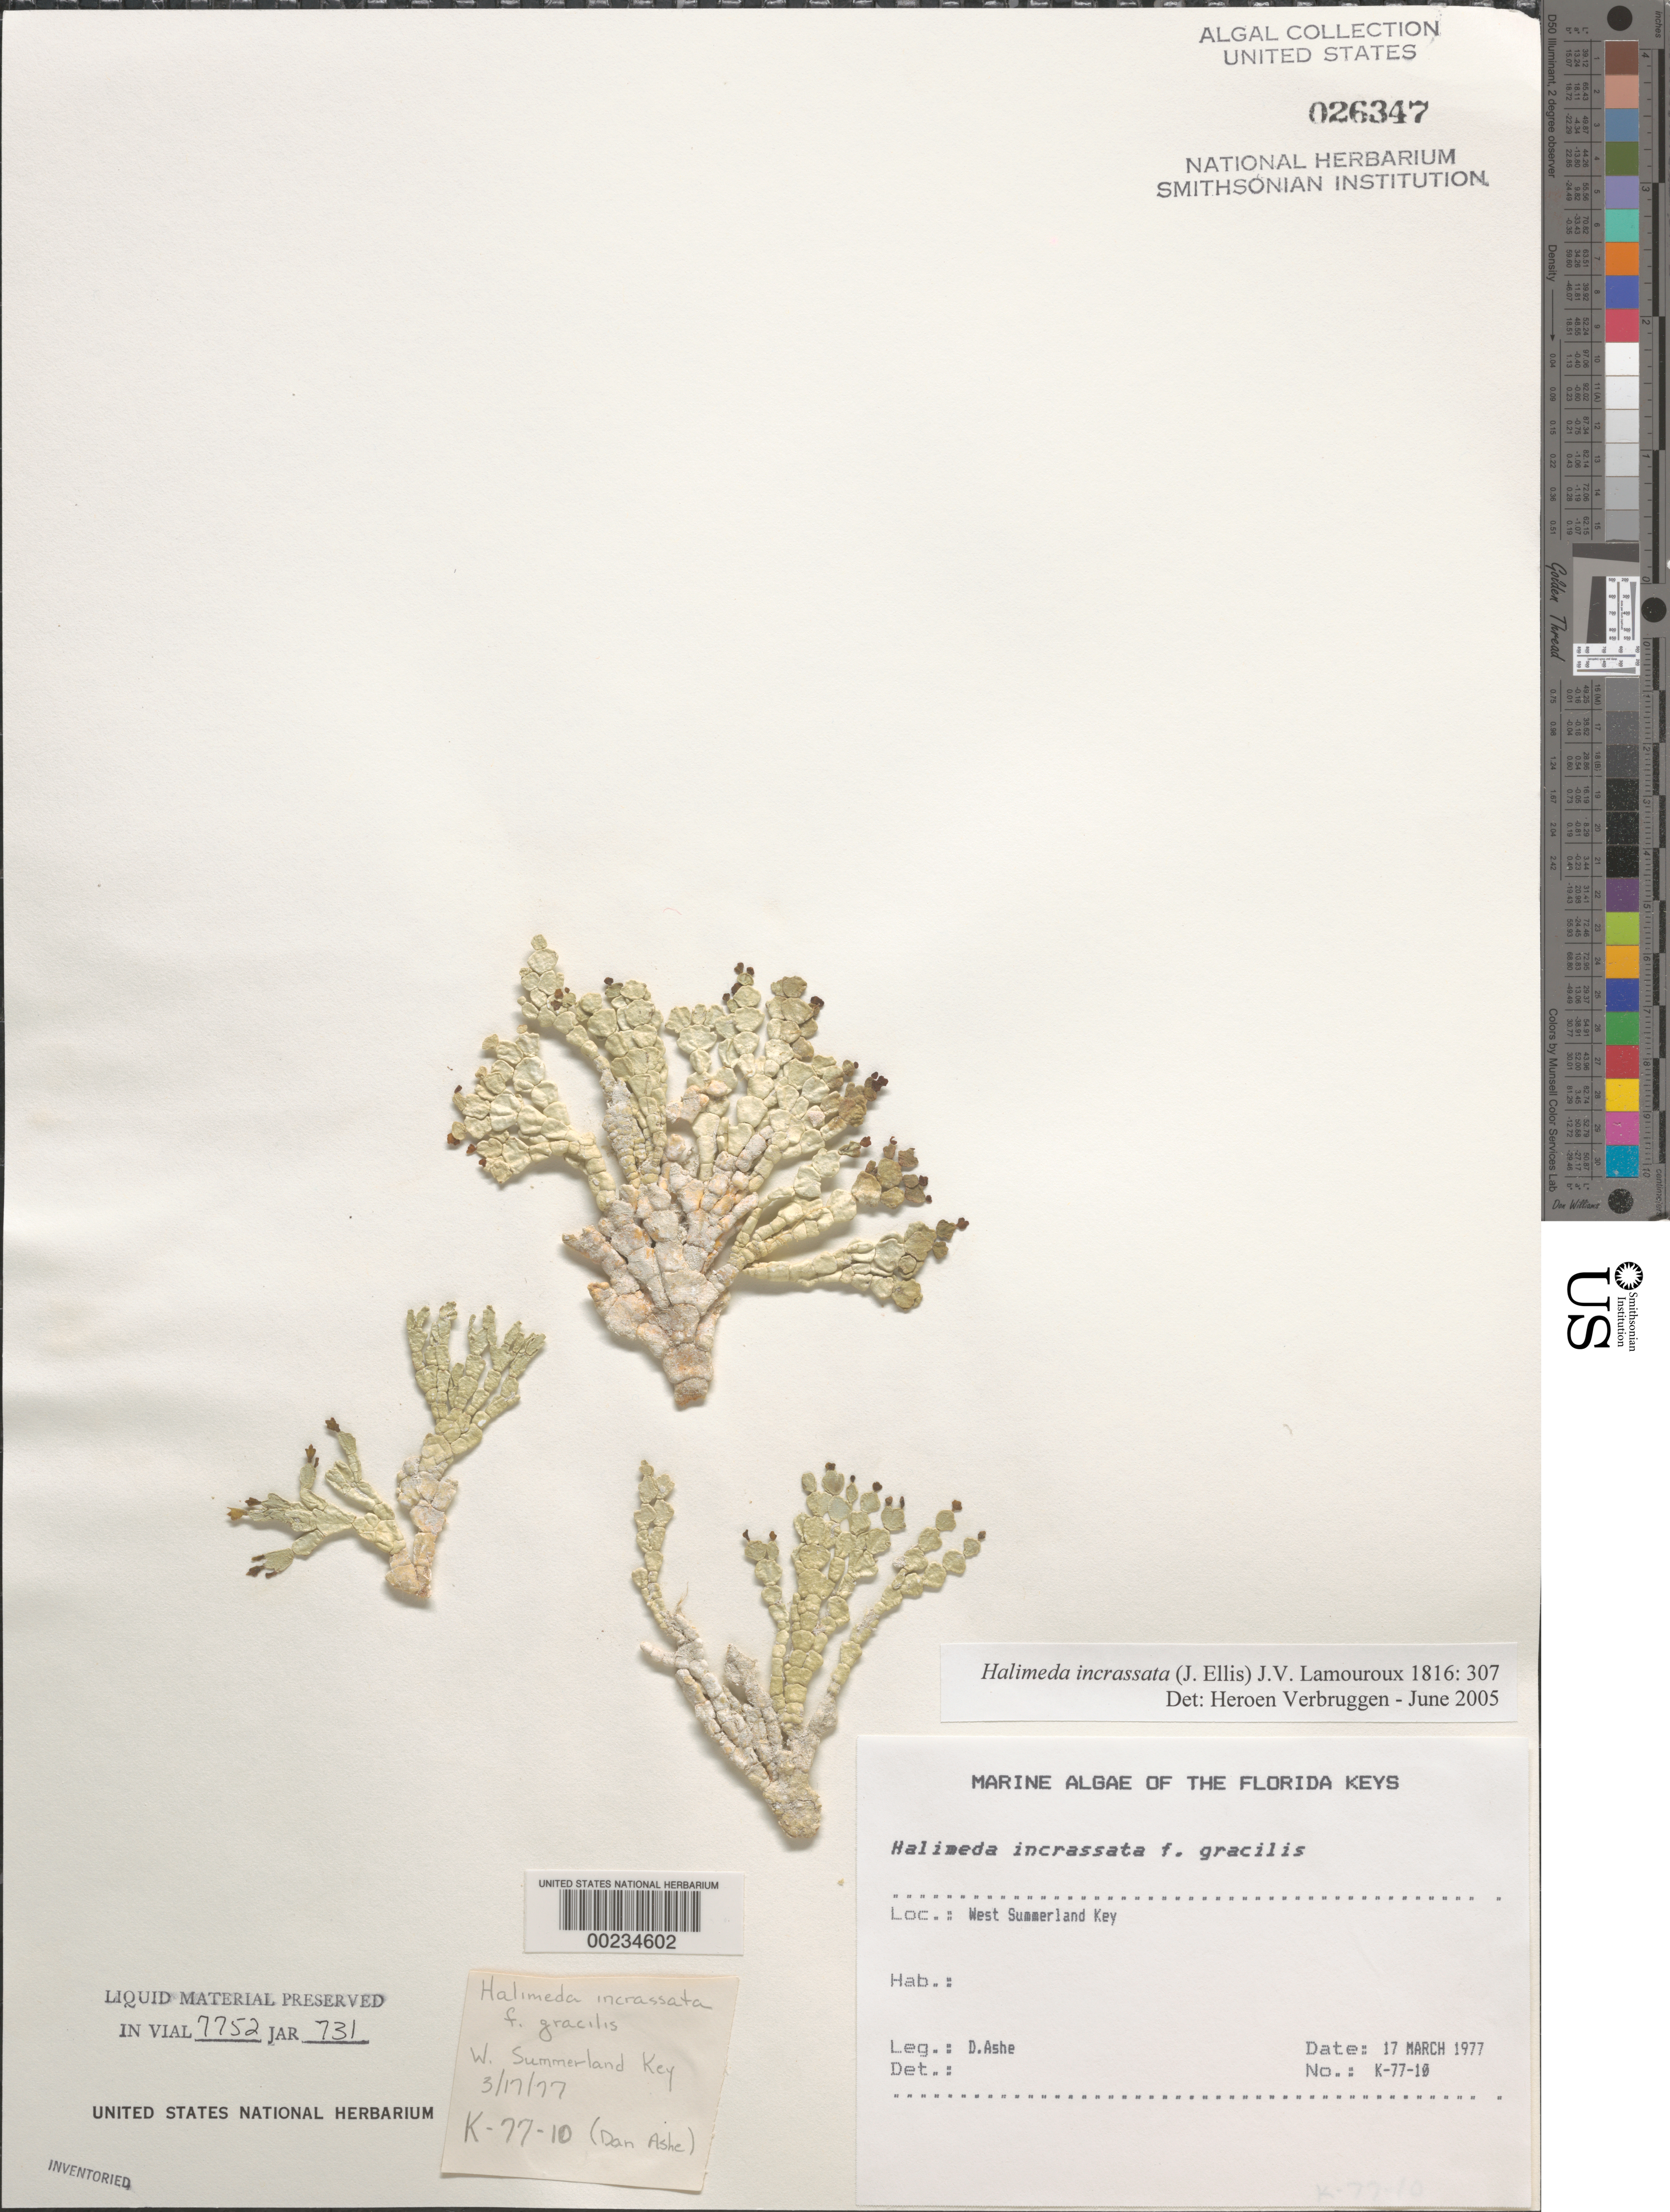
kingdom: Plantae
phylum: Chlorophyta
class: Ulvophyceae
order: Bryopsidales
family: Halimedaceae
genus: Halimeda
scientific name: Halimeda incrassata f. gracilis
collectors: D. Ashe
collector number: K-77-10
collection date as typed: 17 Mar 1977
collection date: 1977-03-17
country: United States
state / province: Florida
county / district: Monroe County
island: West Summerland Key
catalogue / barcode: US 26347